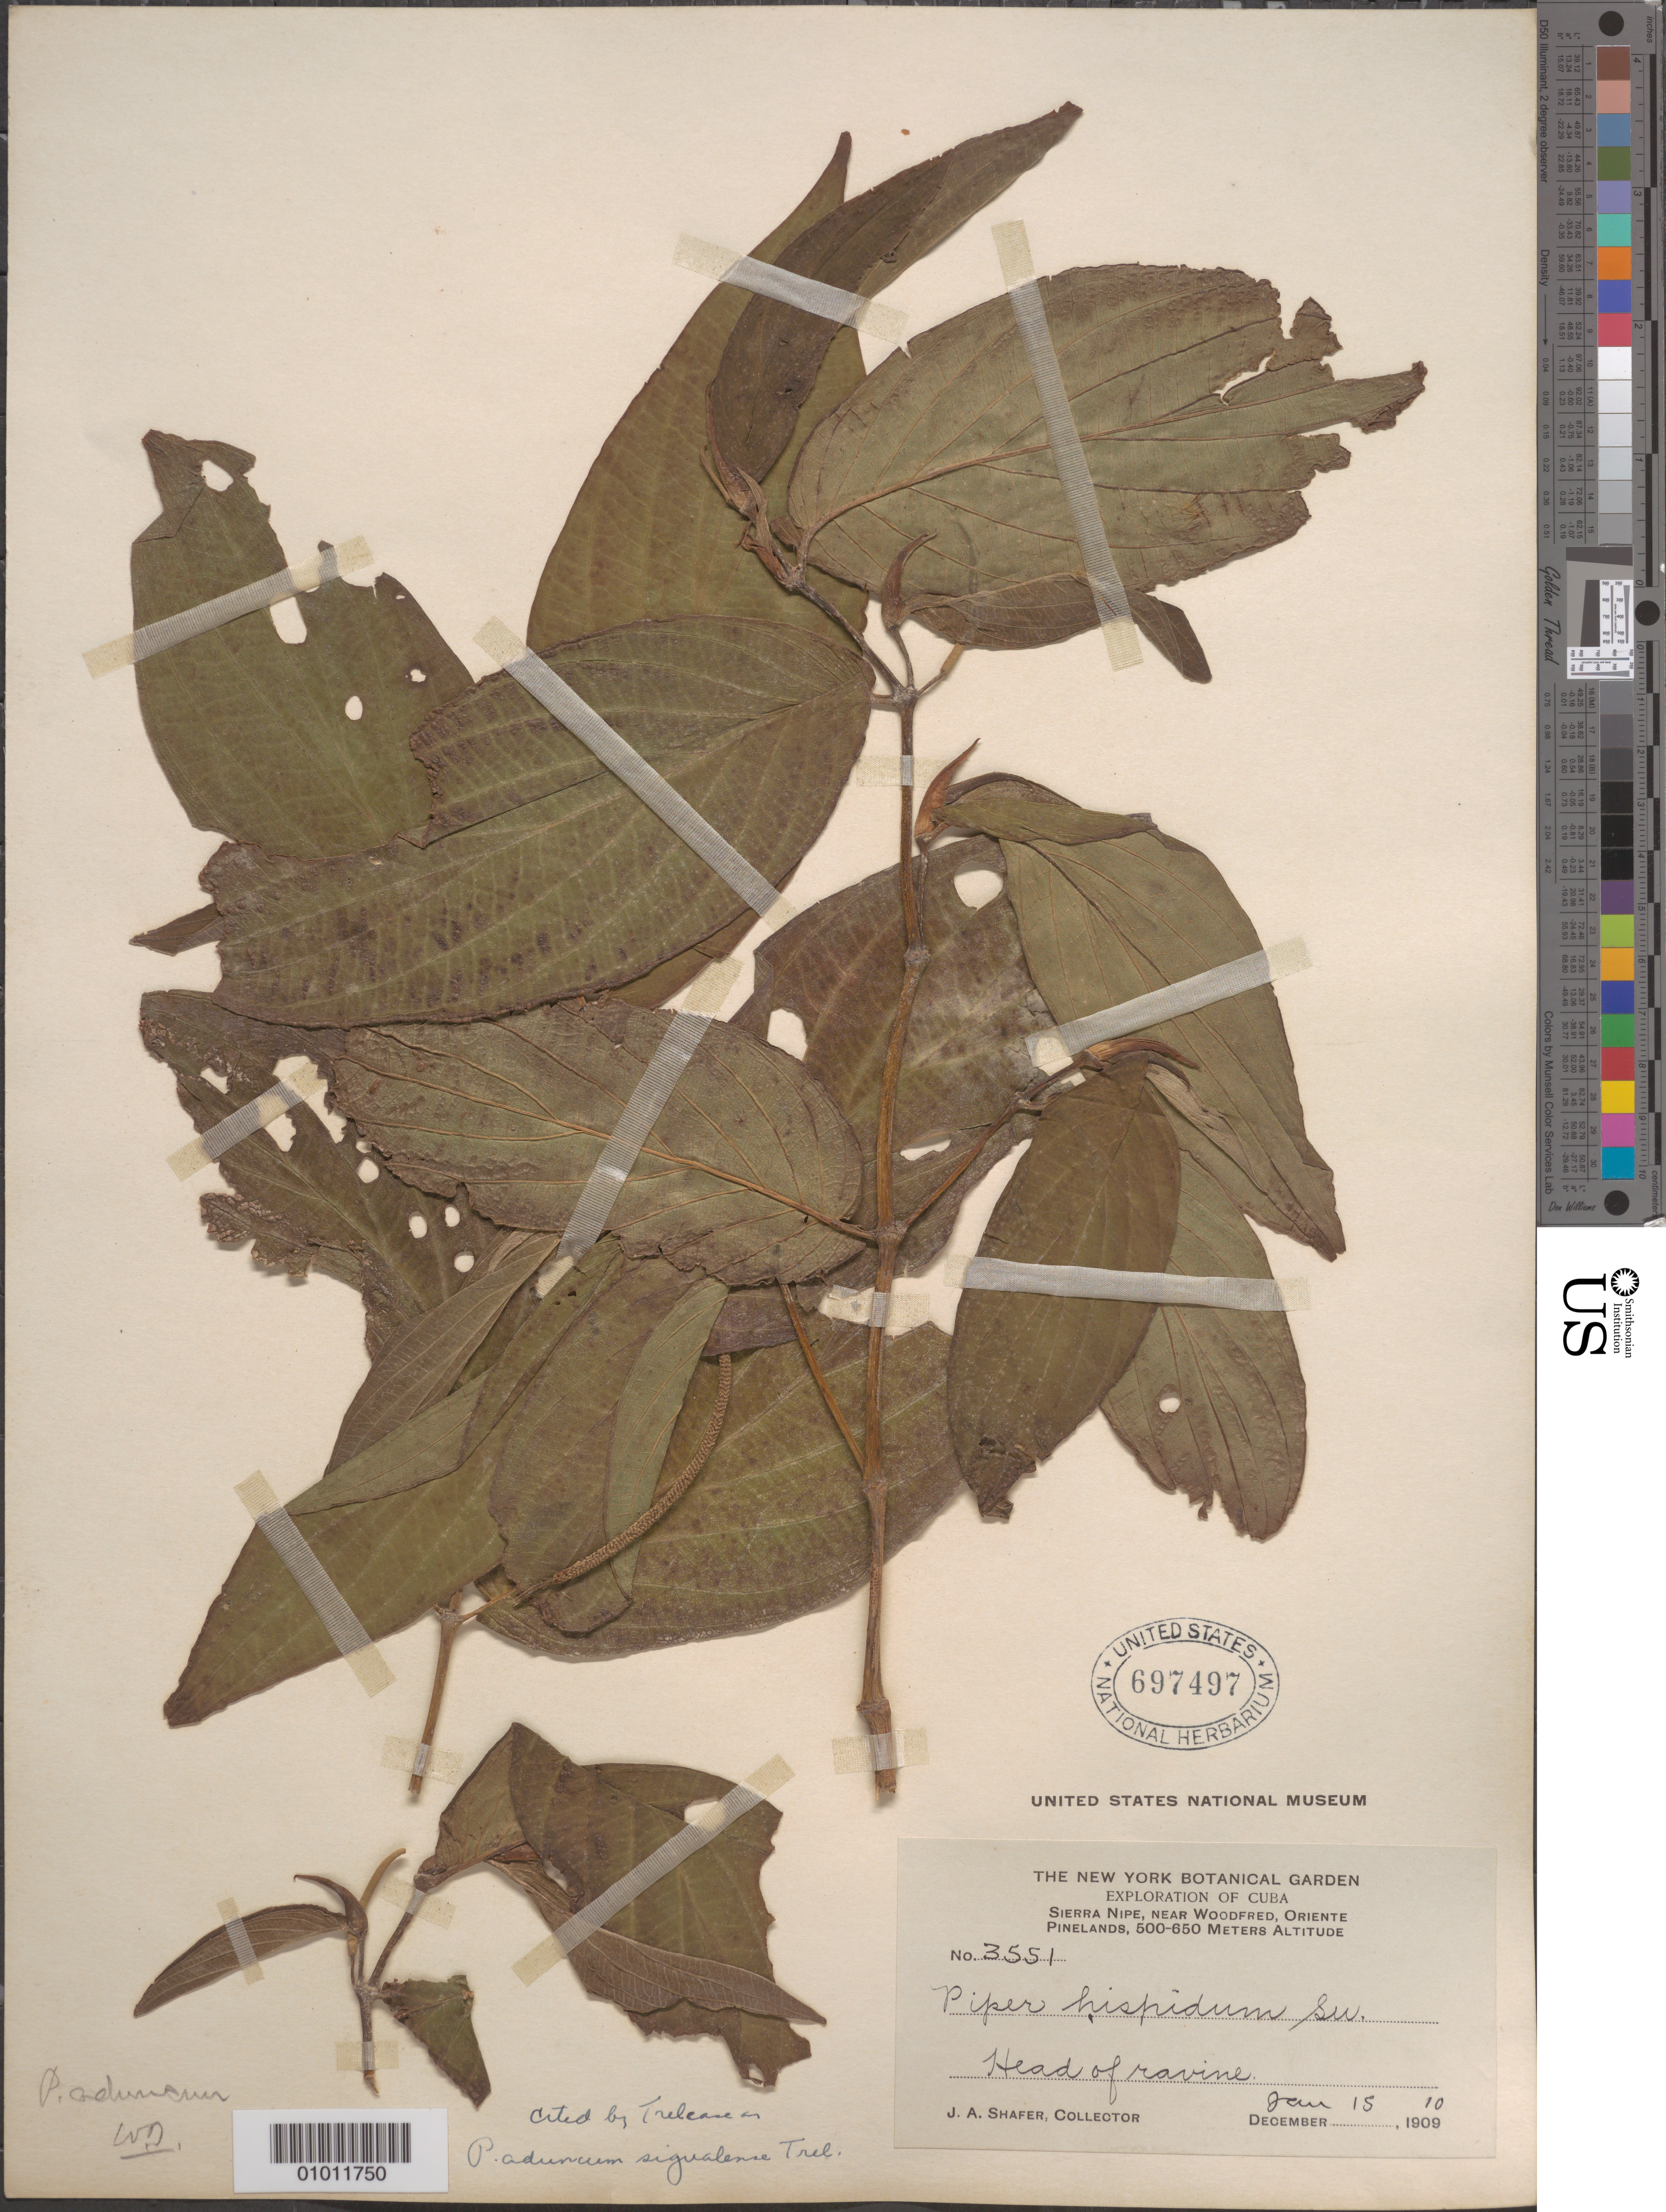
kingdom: Plantae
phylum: Tracheophyta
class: Magnoliopsida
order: Piperales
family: Piperaceae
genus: Piper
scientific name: Piper hispidum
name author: Sw.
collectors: J. A. Shafer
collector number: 3551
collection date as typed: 15 Jan 1910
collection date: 1910-01-15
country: Cuba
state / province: Holguín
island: Cuba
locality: Sierra Nipe, near Woodfred, Oriente; Pinelands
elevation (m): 500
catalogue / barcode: US 697497